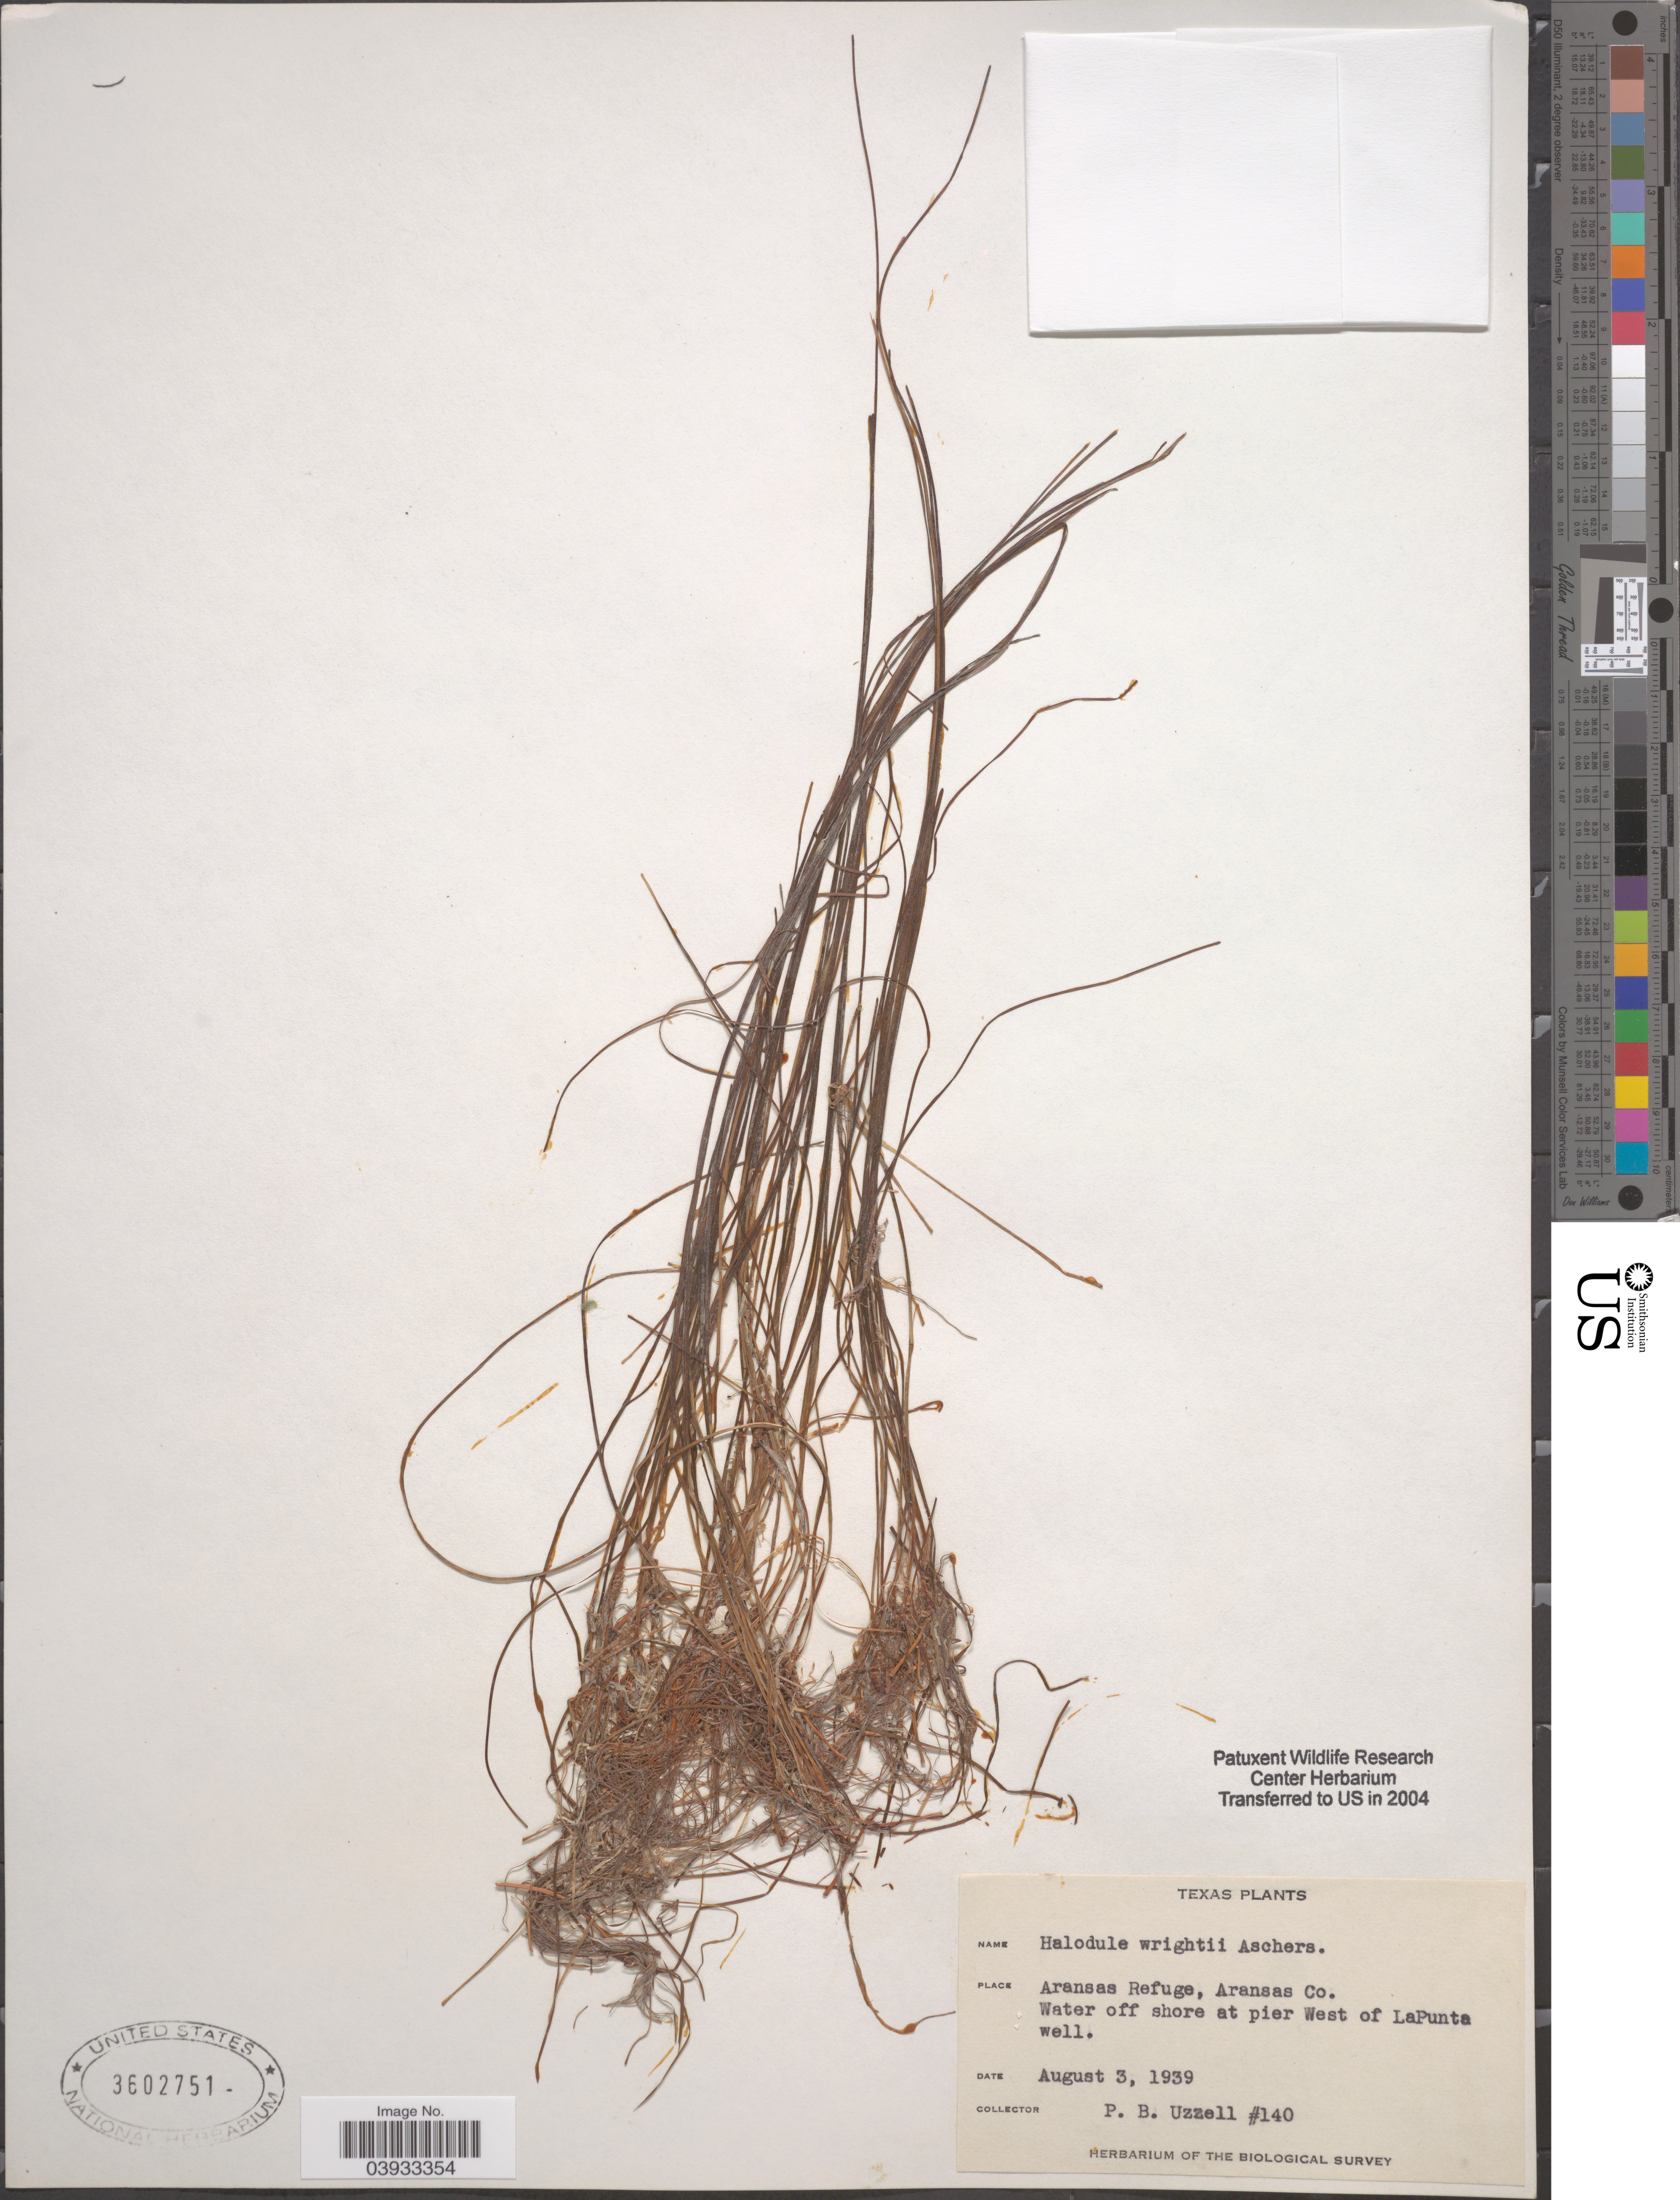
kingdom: Plantae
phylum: Tracheophyta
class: Liliopsida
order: Alismatales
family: Cymodoceaceae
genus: Halodule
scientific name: Halodule wrightii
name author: Asch.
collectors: P. Uzzell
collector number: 140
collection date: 1939-08-03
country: United States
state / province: Texas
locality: Aransas Refuge, Aransas Co. Water off shore at pier West of LaPunta well.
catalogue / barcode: US 3602751